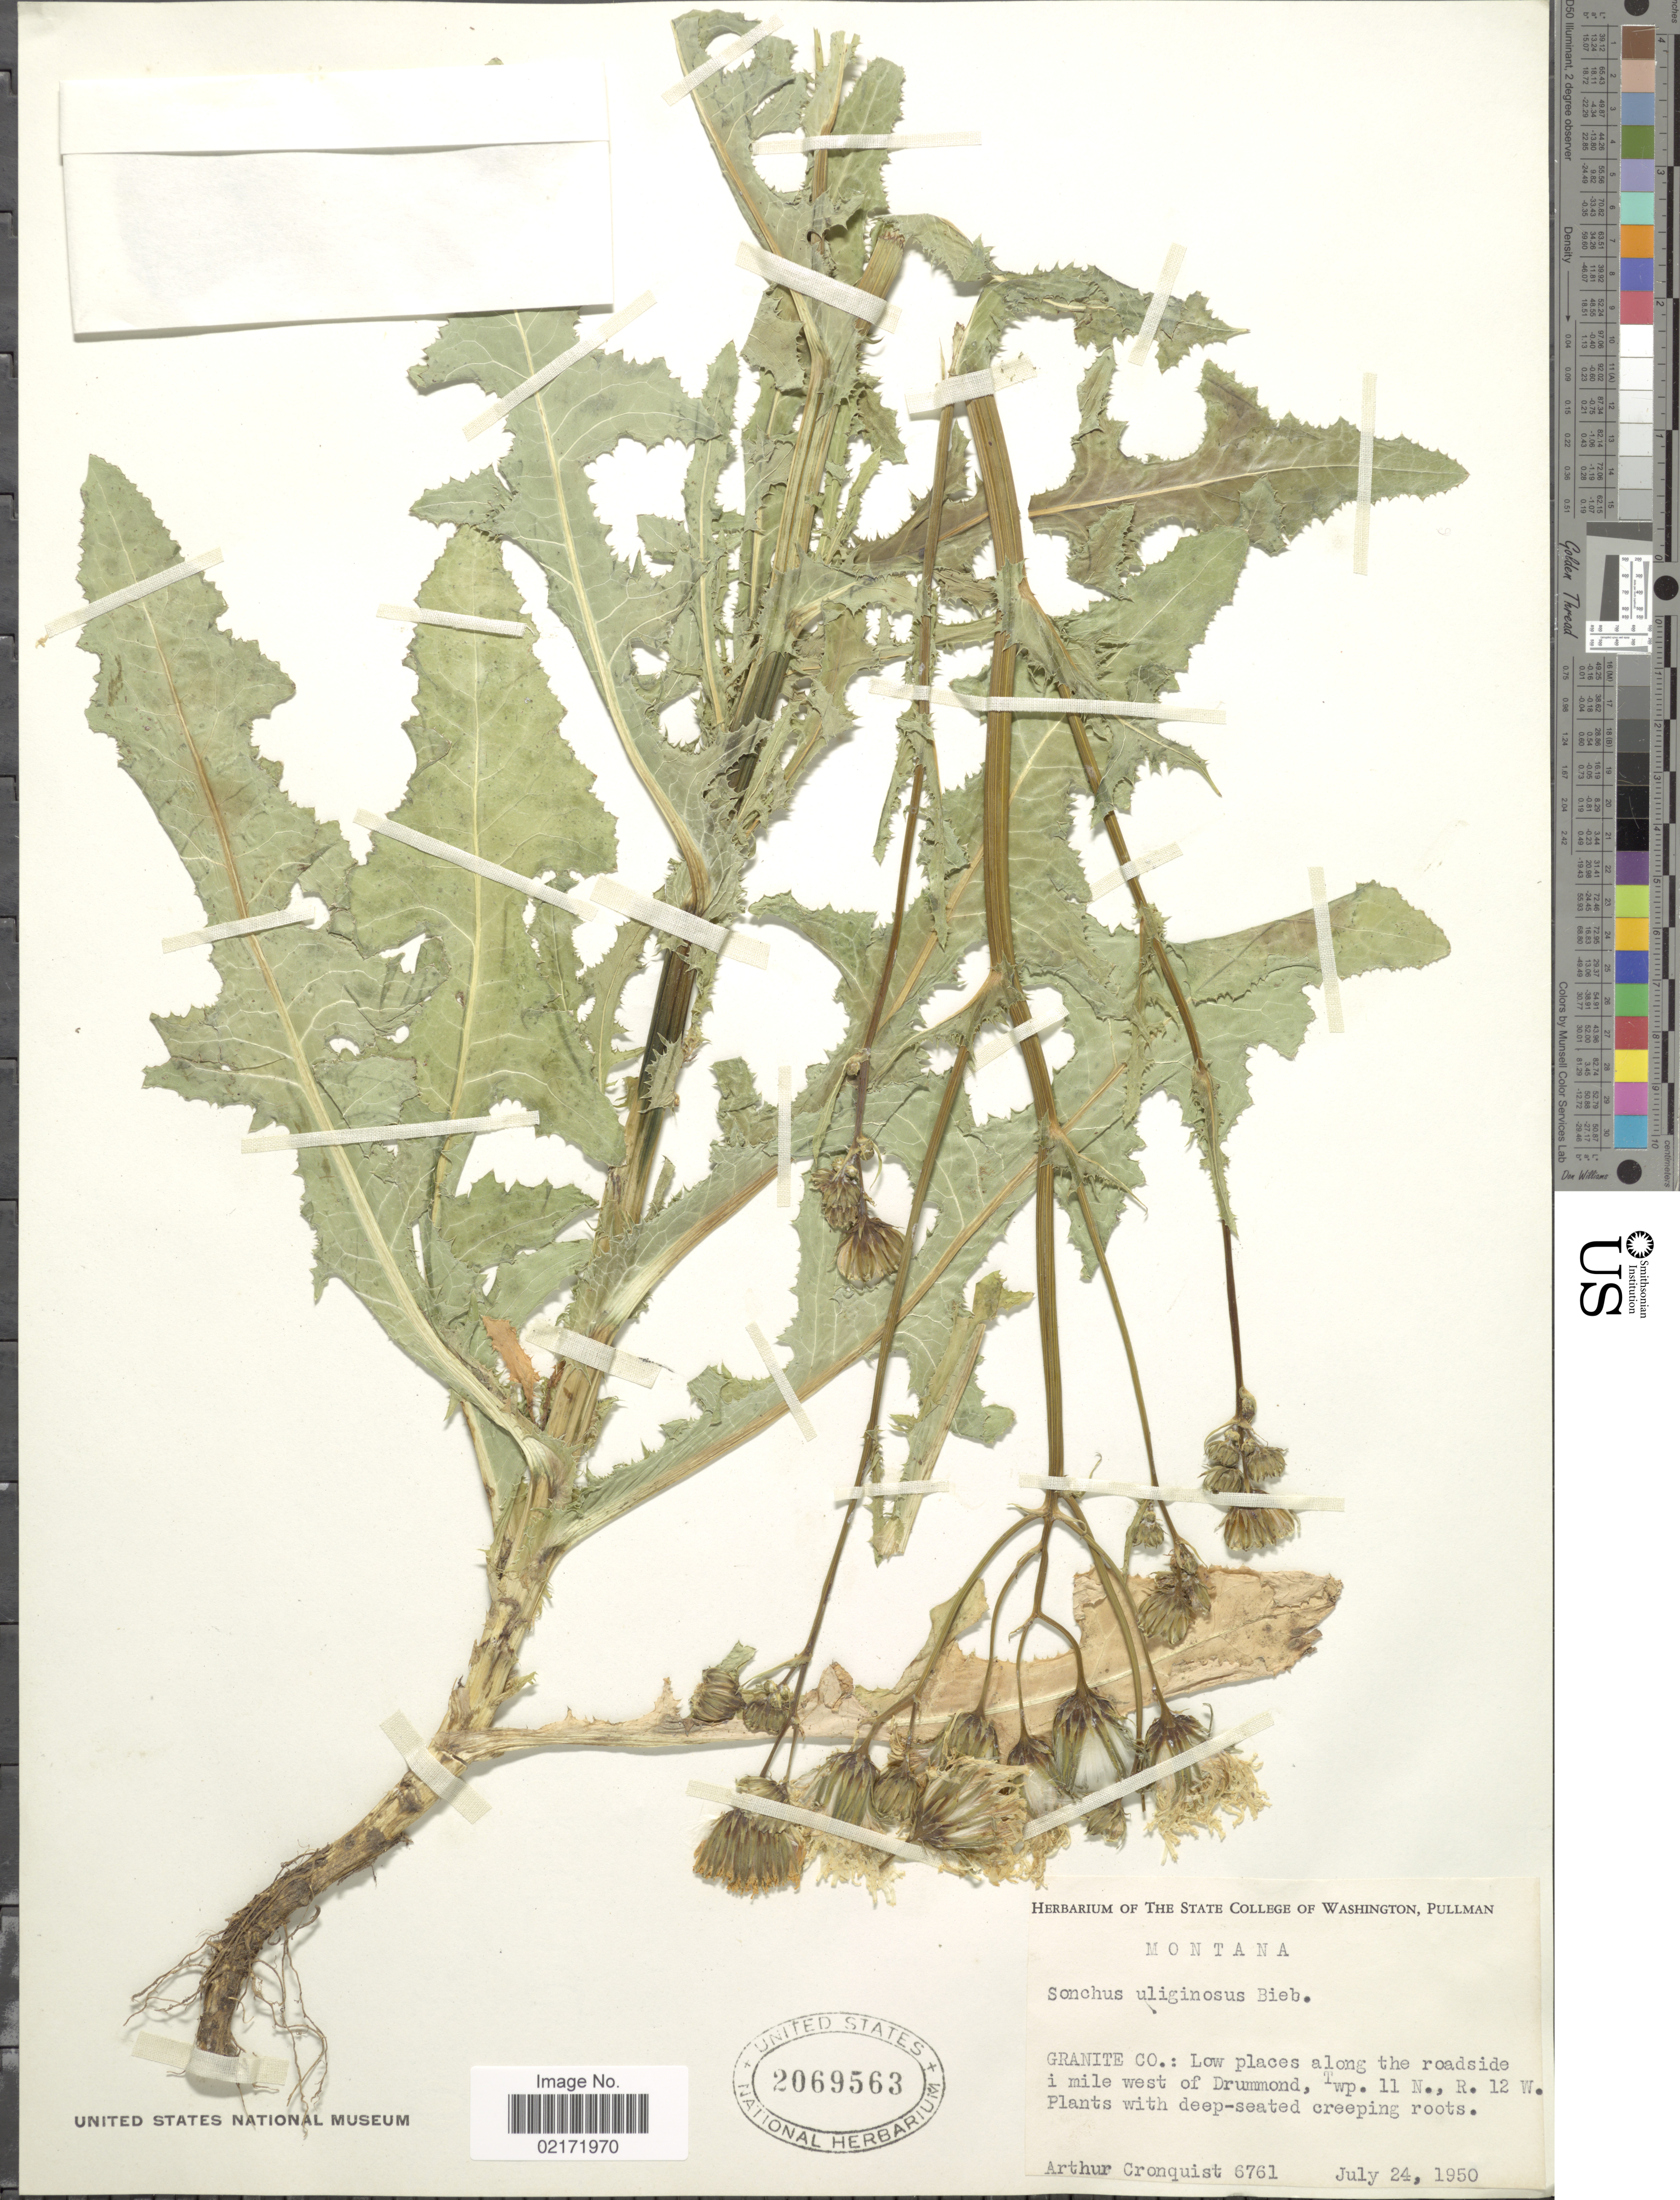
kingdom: Plantae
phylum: Tracheophyta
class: Magnoliopsida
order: Asterales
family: Asteraceae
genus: Sonchus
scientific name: Sonchus arvensis subsp. uliginosus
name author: (M. Bieb.) Nyman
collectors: A. J. Cronquist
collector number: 6761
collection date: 1950-07-24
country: United States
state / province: Montana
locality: Granite Co.: low places along the roadside 1 mile west of Drummond, Twp. 11 N., R. 12 W.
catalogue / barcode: US 2069563